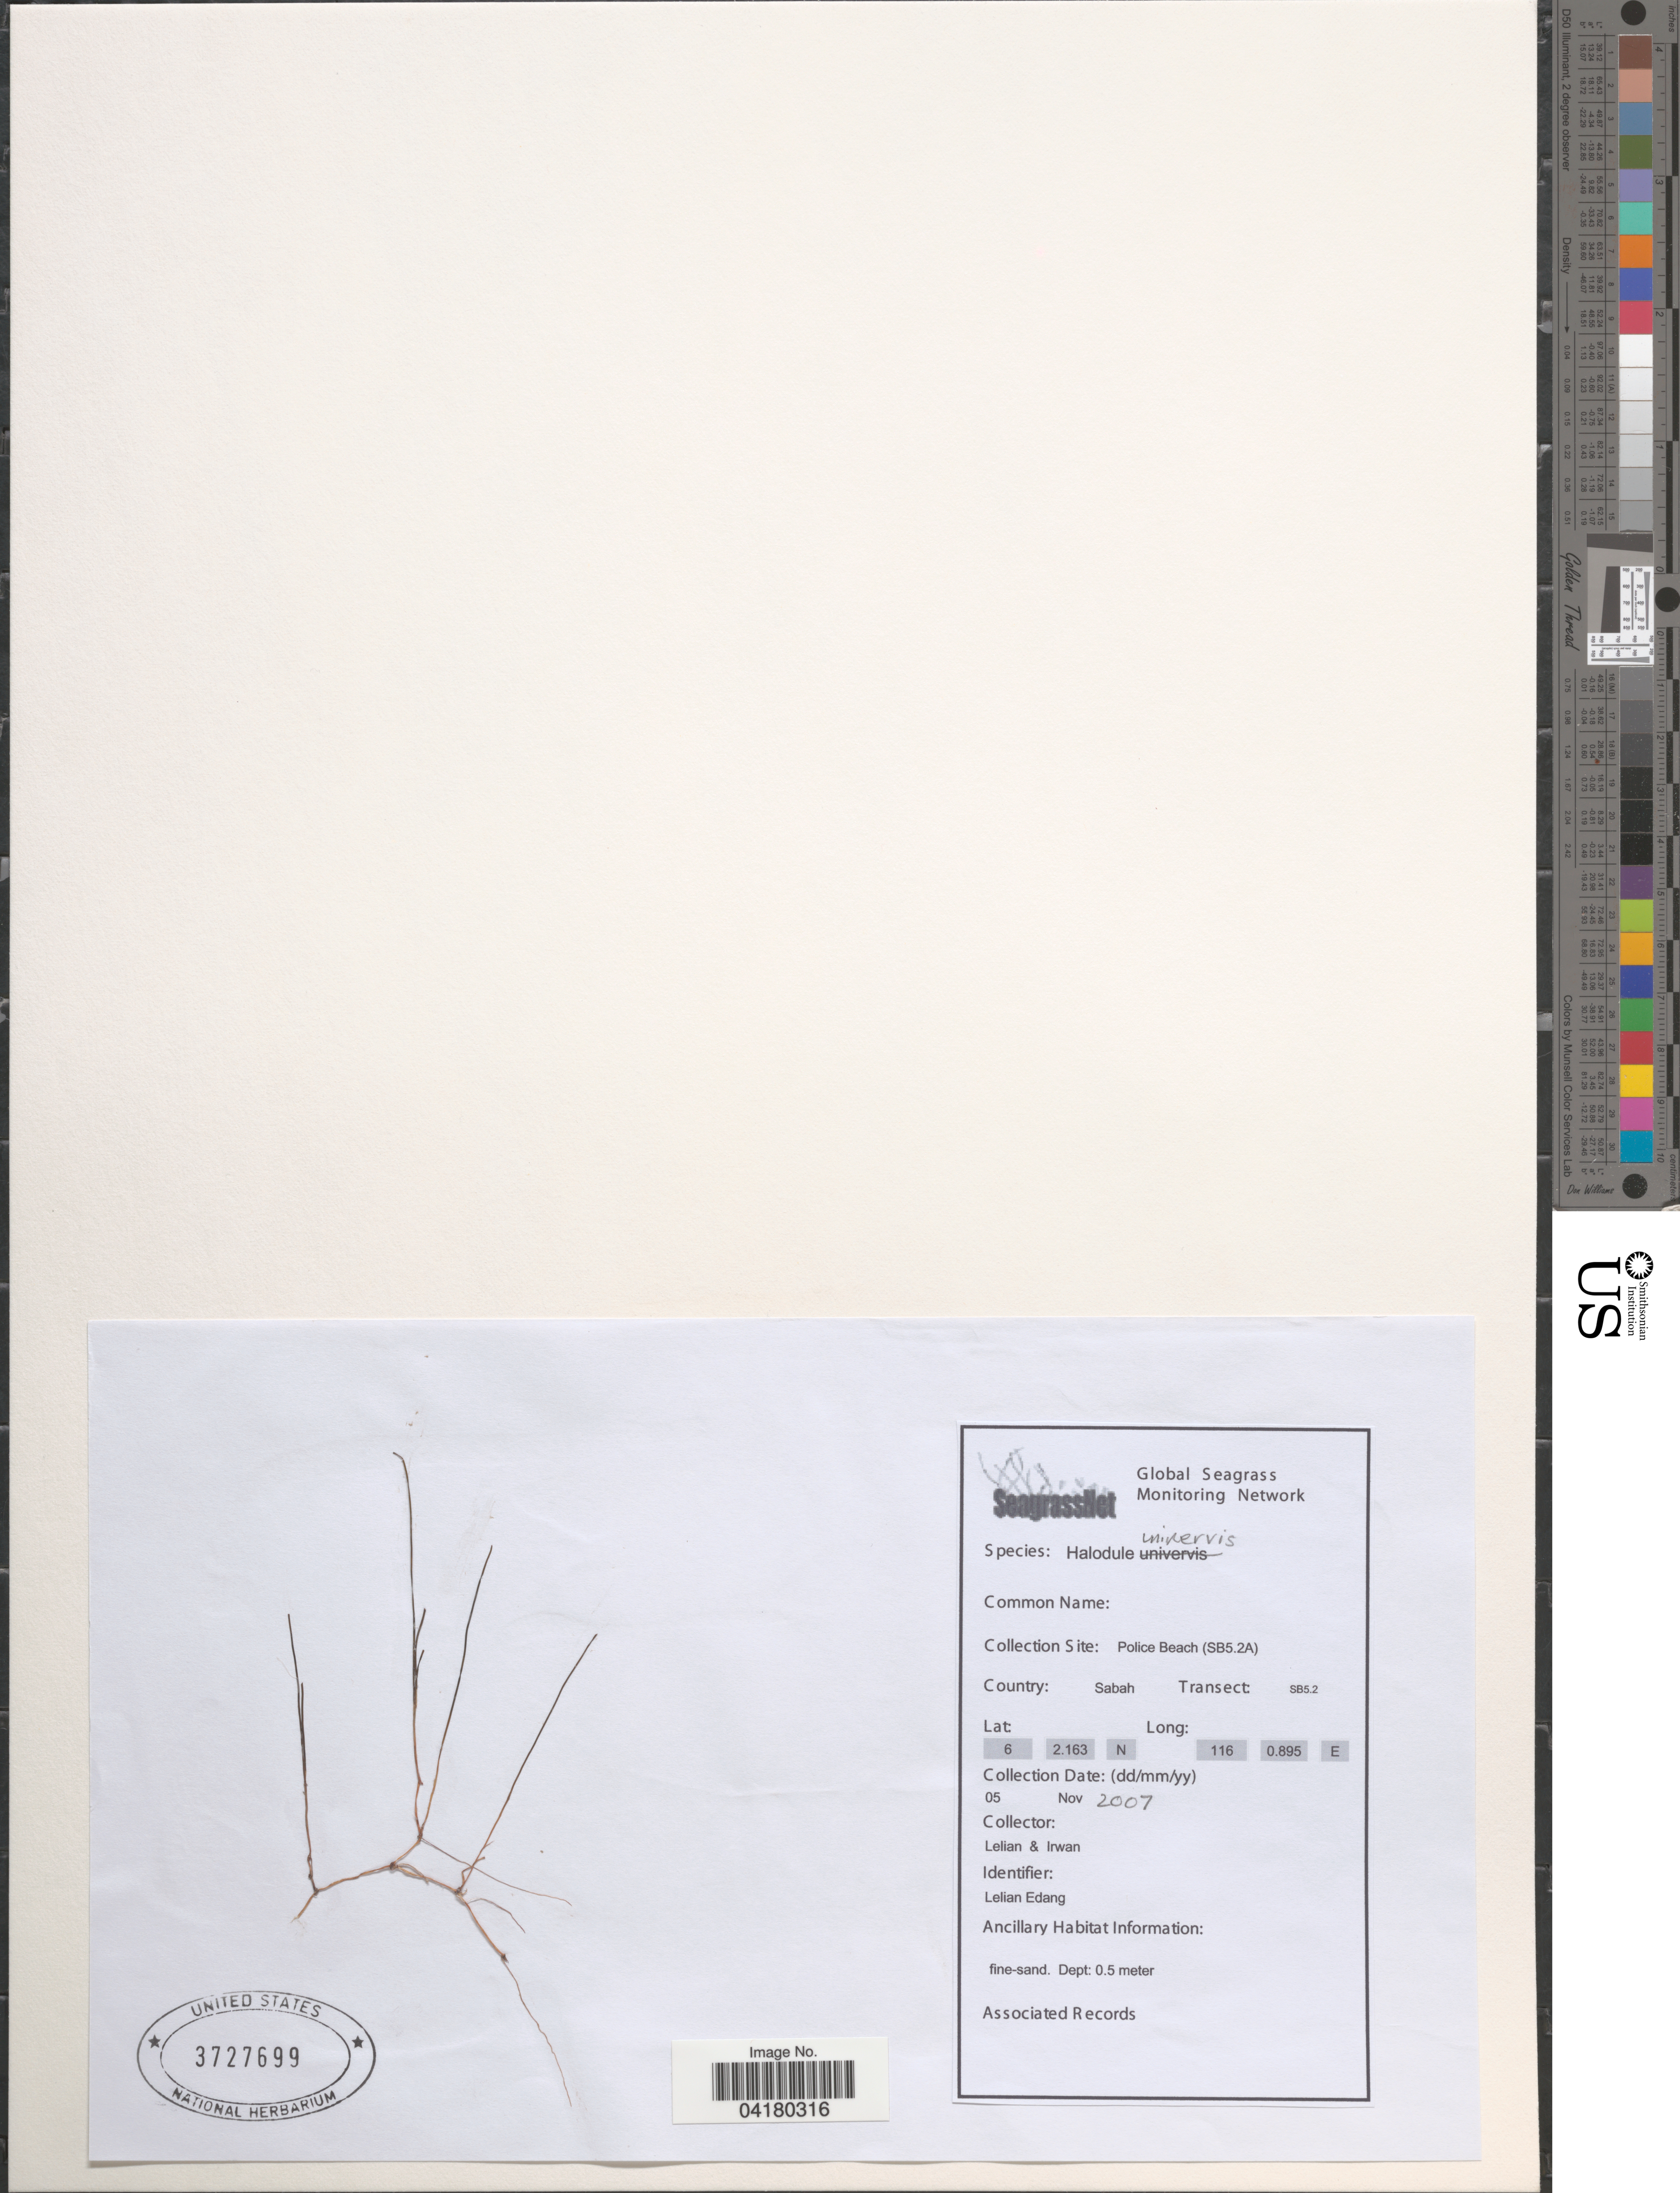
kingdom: Plantae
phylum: Tracheophyta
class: Liliopsida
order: Alismatales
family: Cymodoceaceae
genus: Halodule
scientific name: Halodule uninervis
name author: (Forssk.) Asch.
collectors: Lelian & Irwan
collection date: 2007-11-05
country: Malaysia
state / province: Sabah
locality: Police Beach (SB5.2A). Transect: SB5.2.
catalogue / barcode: US 3727699